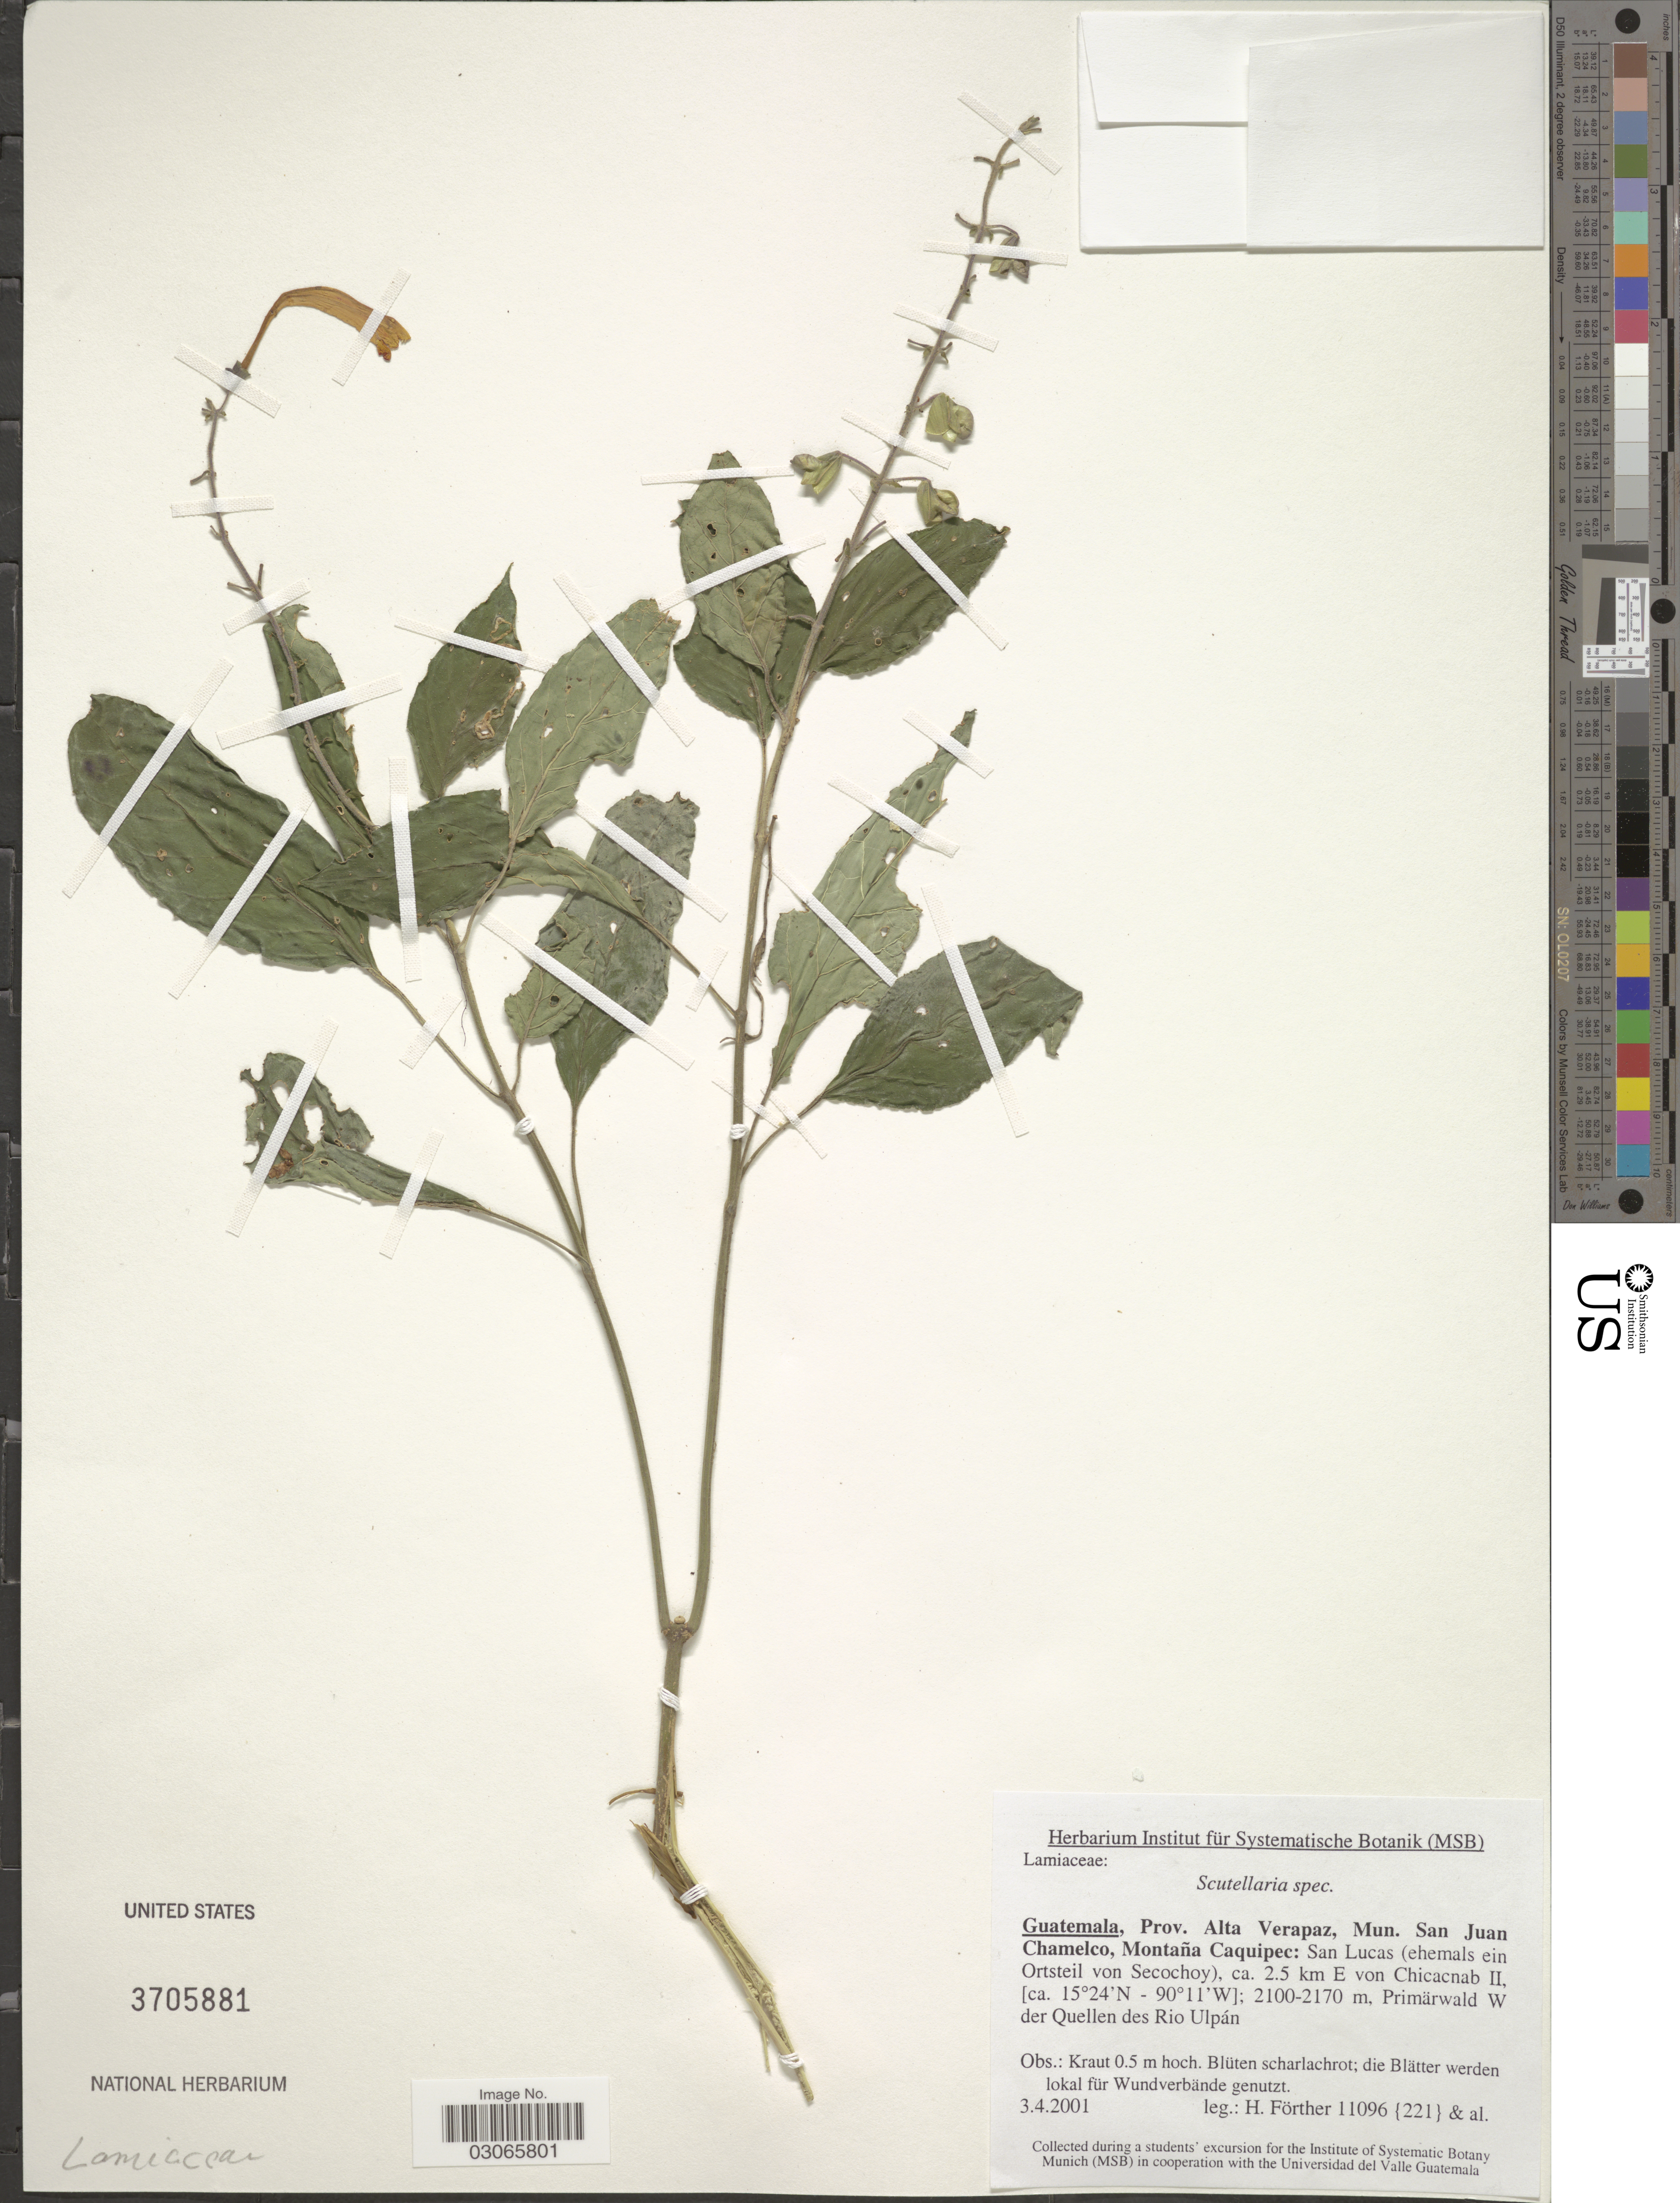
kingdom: Plantae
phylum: Tracheophyta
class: Magnoliopsida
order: Lamiales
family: Lamiaceae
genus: Scutellaria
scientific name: Scutellaria sp.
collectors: H. Förther & et al.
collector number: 11096 {221}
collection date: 2001-04-03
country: Guatemala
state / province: Alta Verapaz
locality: Mun. San Juan Chamelco, Montaña Caquipec: San Lucas (ehemals ein Ortsteil von Secochoy), ca. 2.5 km E von Chicacnab II, Primärwald W der Wuellen des Rio Ulpán.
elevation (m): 2100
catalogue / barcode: US 3705881